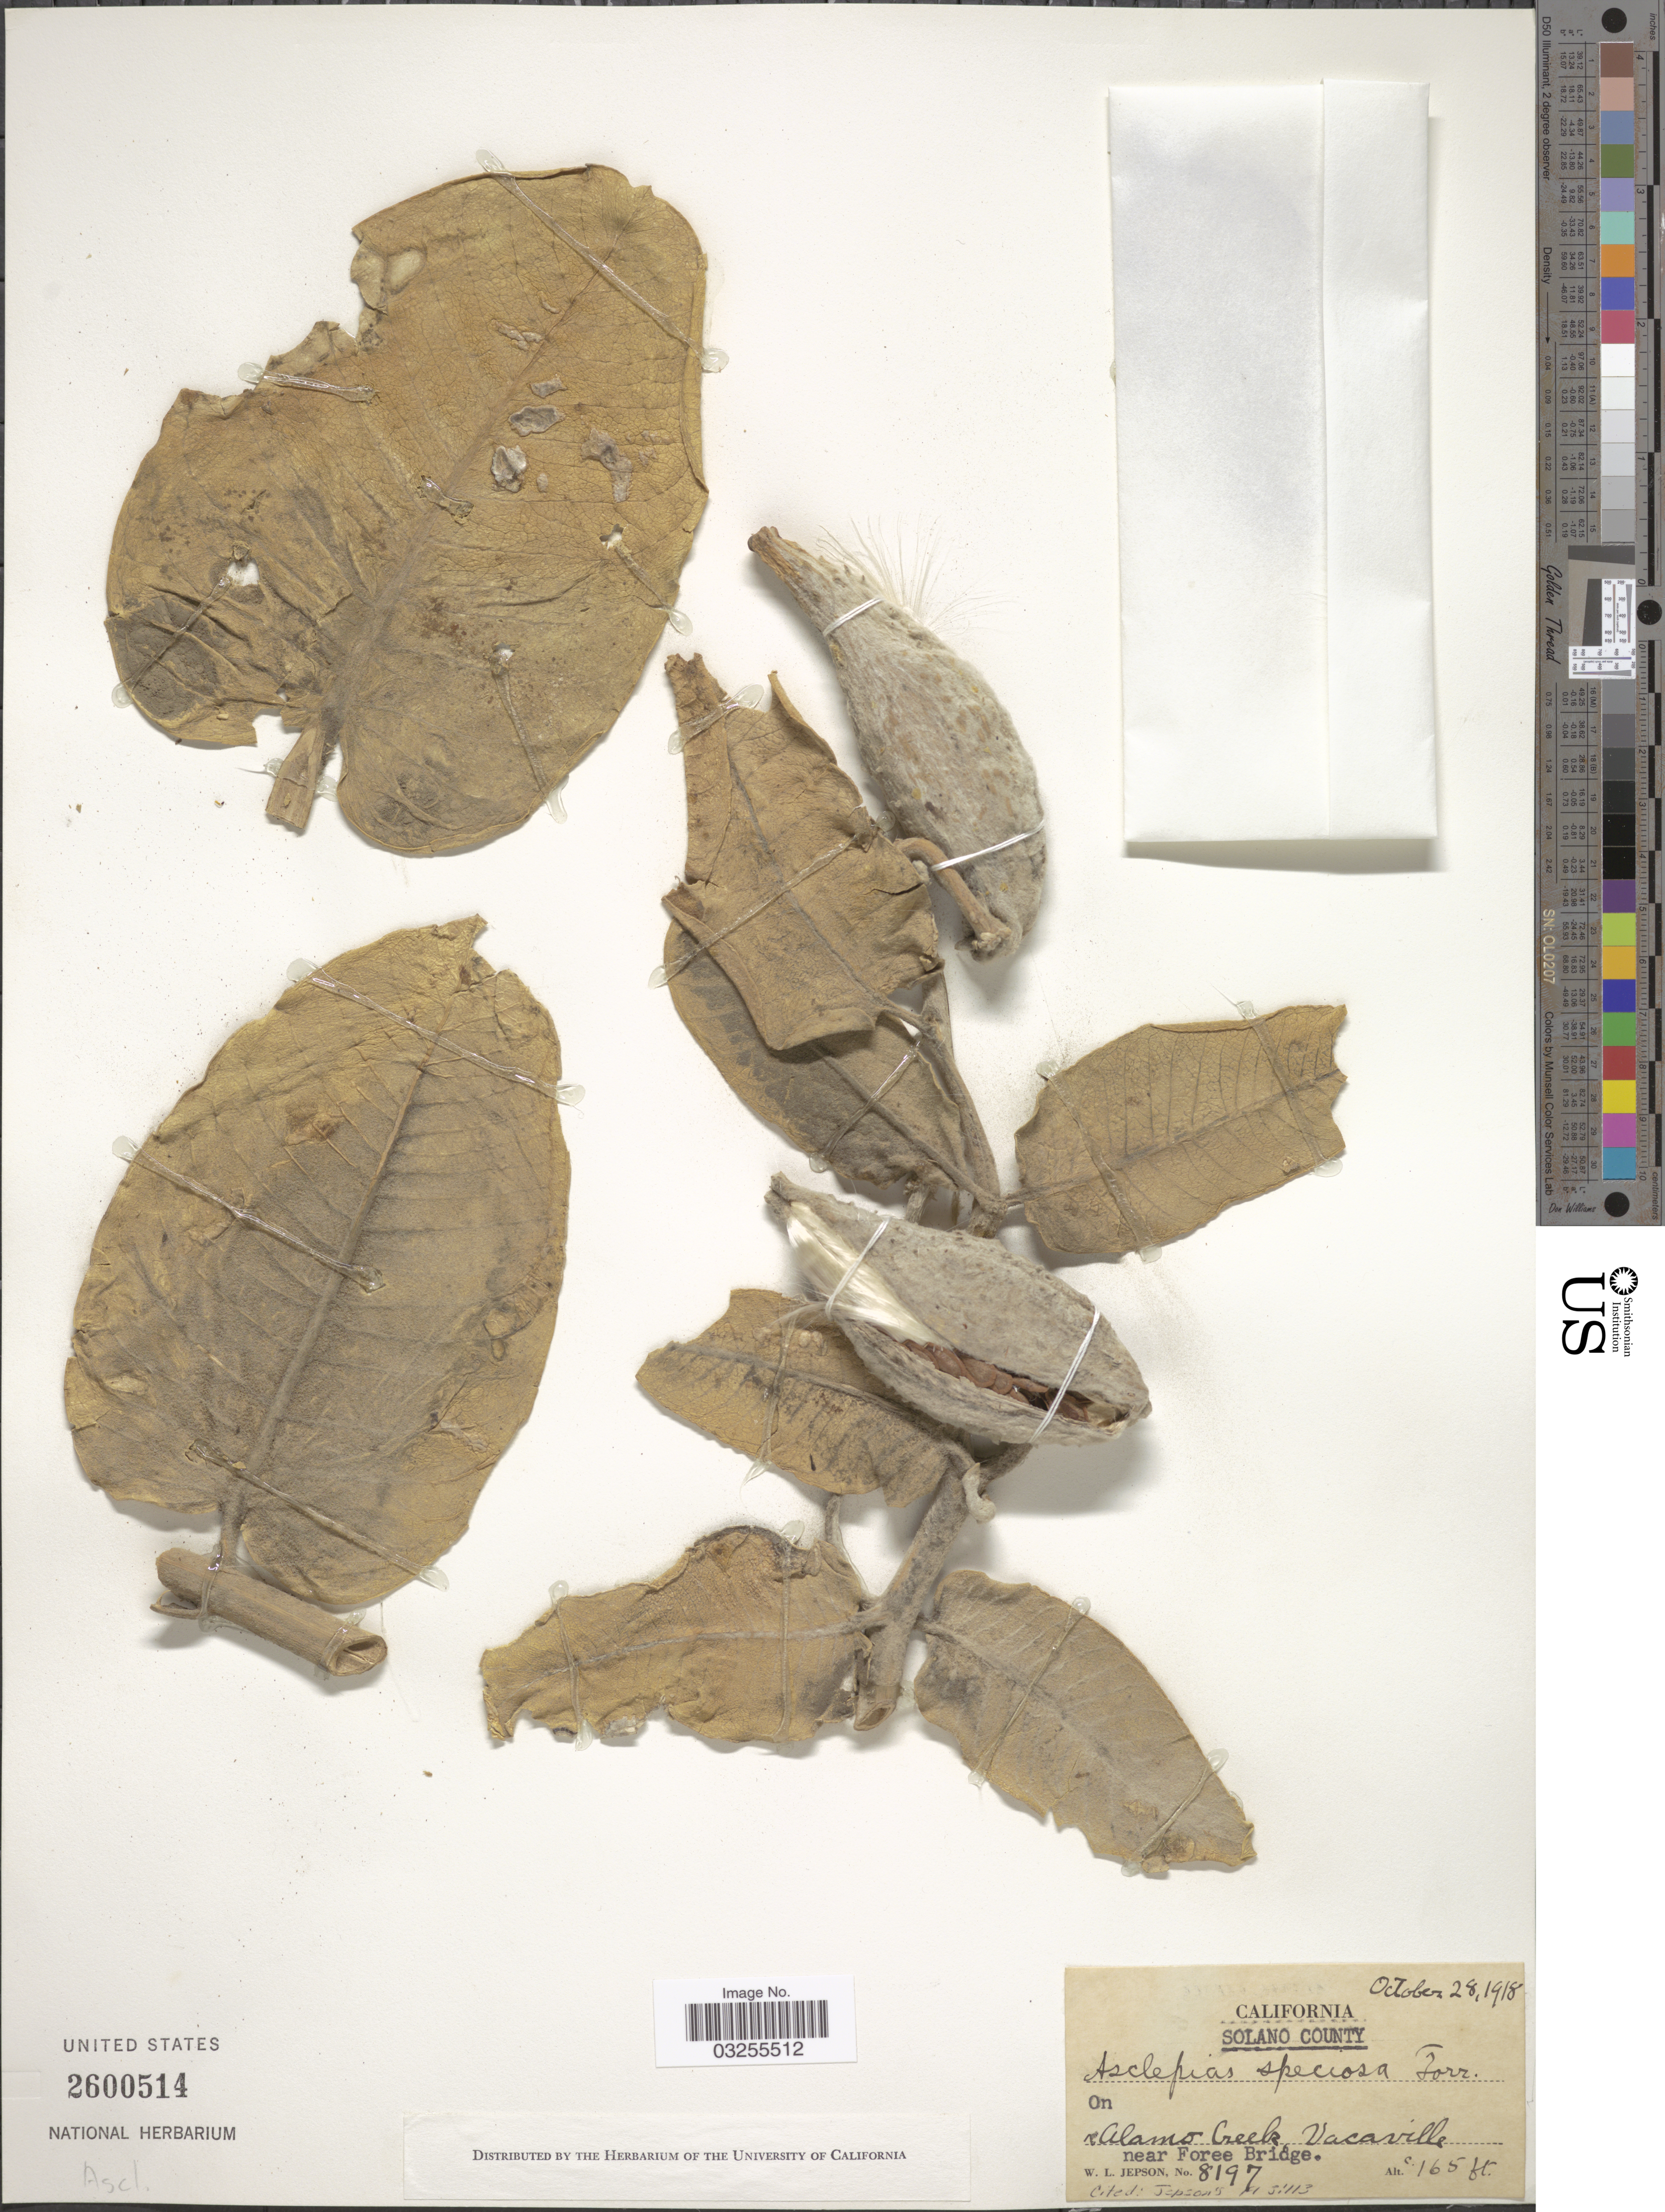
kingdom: Plantae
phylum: Tracheophyta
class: Magnoliopsida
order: Gentianales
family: Apocynaceae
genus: Asclepias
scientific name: Asclepias speciosa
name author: Torr.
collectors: W. L. Jepson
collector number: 8197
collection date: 1918-10-28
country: United States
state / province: California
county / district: Solano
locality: Solano County, Alamo Creek, Vacaville near Foree Bridge.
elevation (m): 50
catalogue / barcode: US 2600514